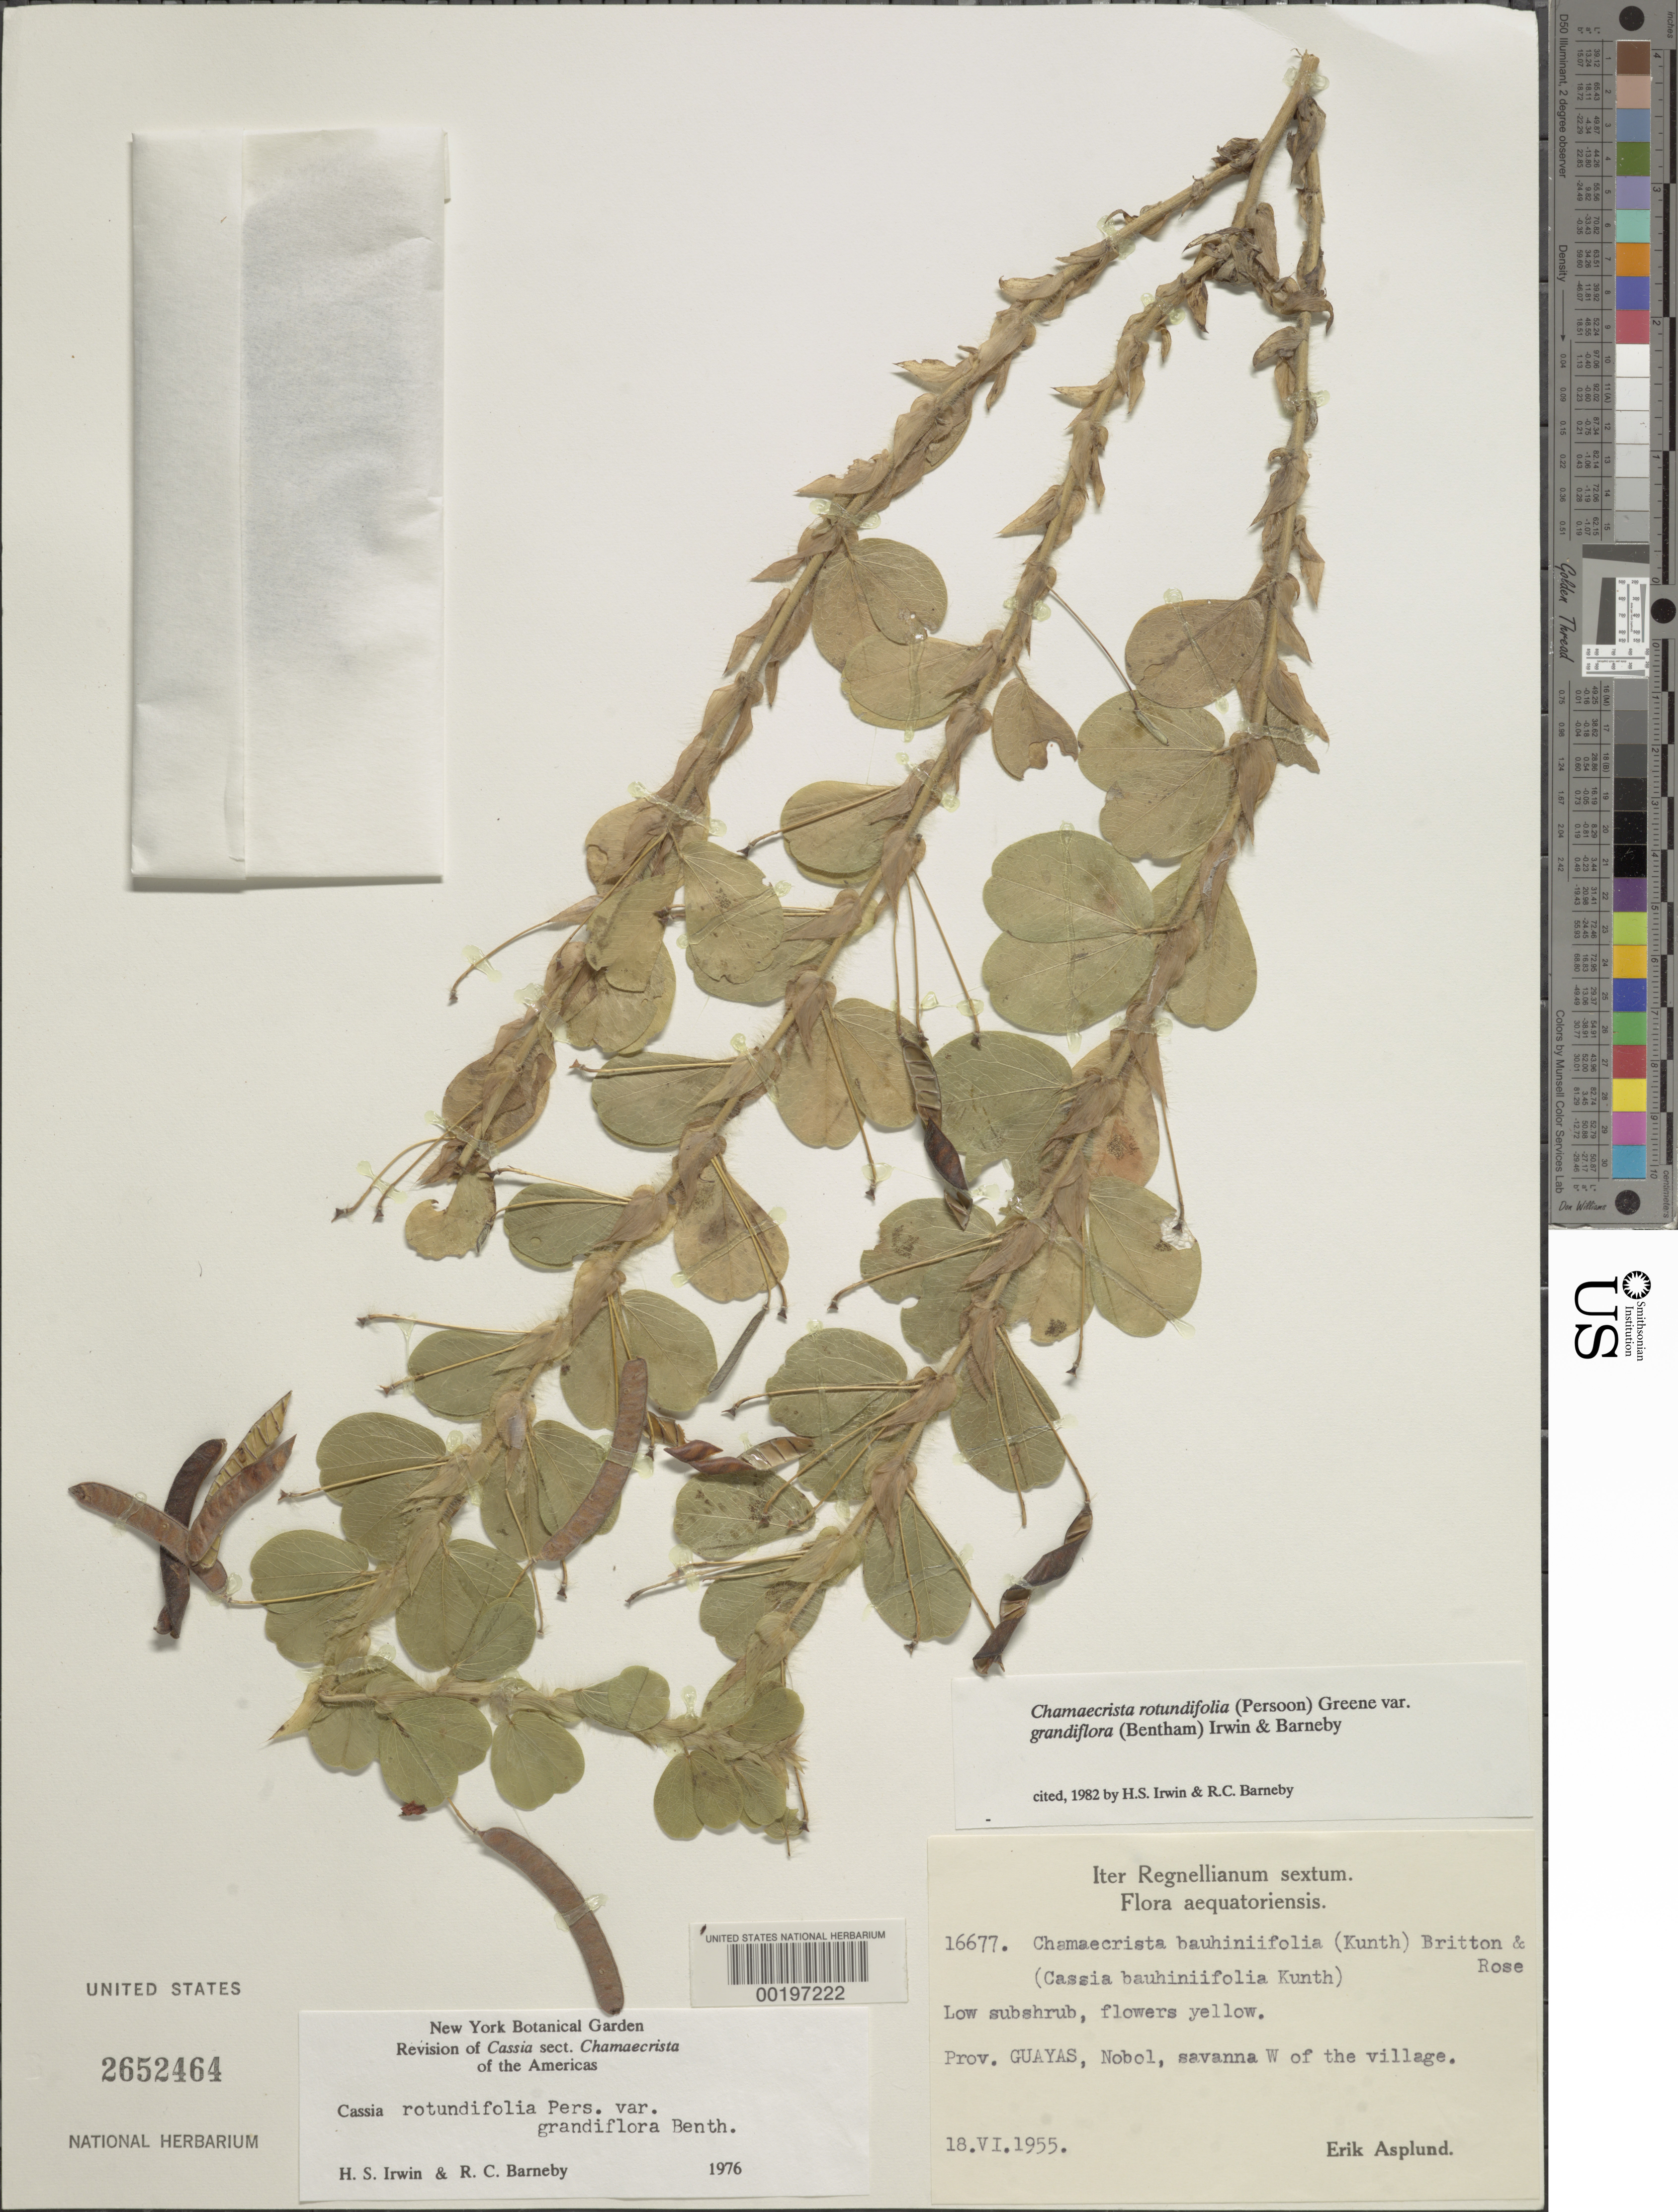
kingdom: Plantae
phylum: Tracheophyta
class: Magnoliopsida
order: Fabales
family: Fabaceae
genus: Chamaecrista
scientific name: Chamaecrista rotundifolia var. grandiflora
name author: (Benth.) H.S. Irwin & Barneby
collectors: E. Asplund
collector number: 16677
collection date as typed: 18 Jun 1955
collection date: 1955-06-18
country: Ecuador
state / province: Guayas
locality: Nobol, savanna W of the village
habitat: Savanna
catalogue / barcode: US 2652464